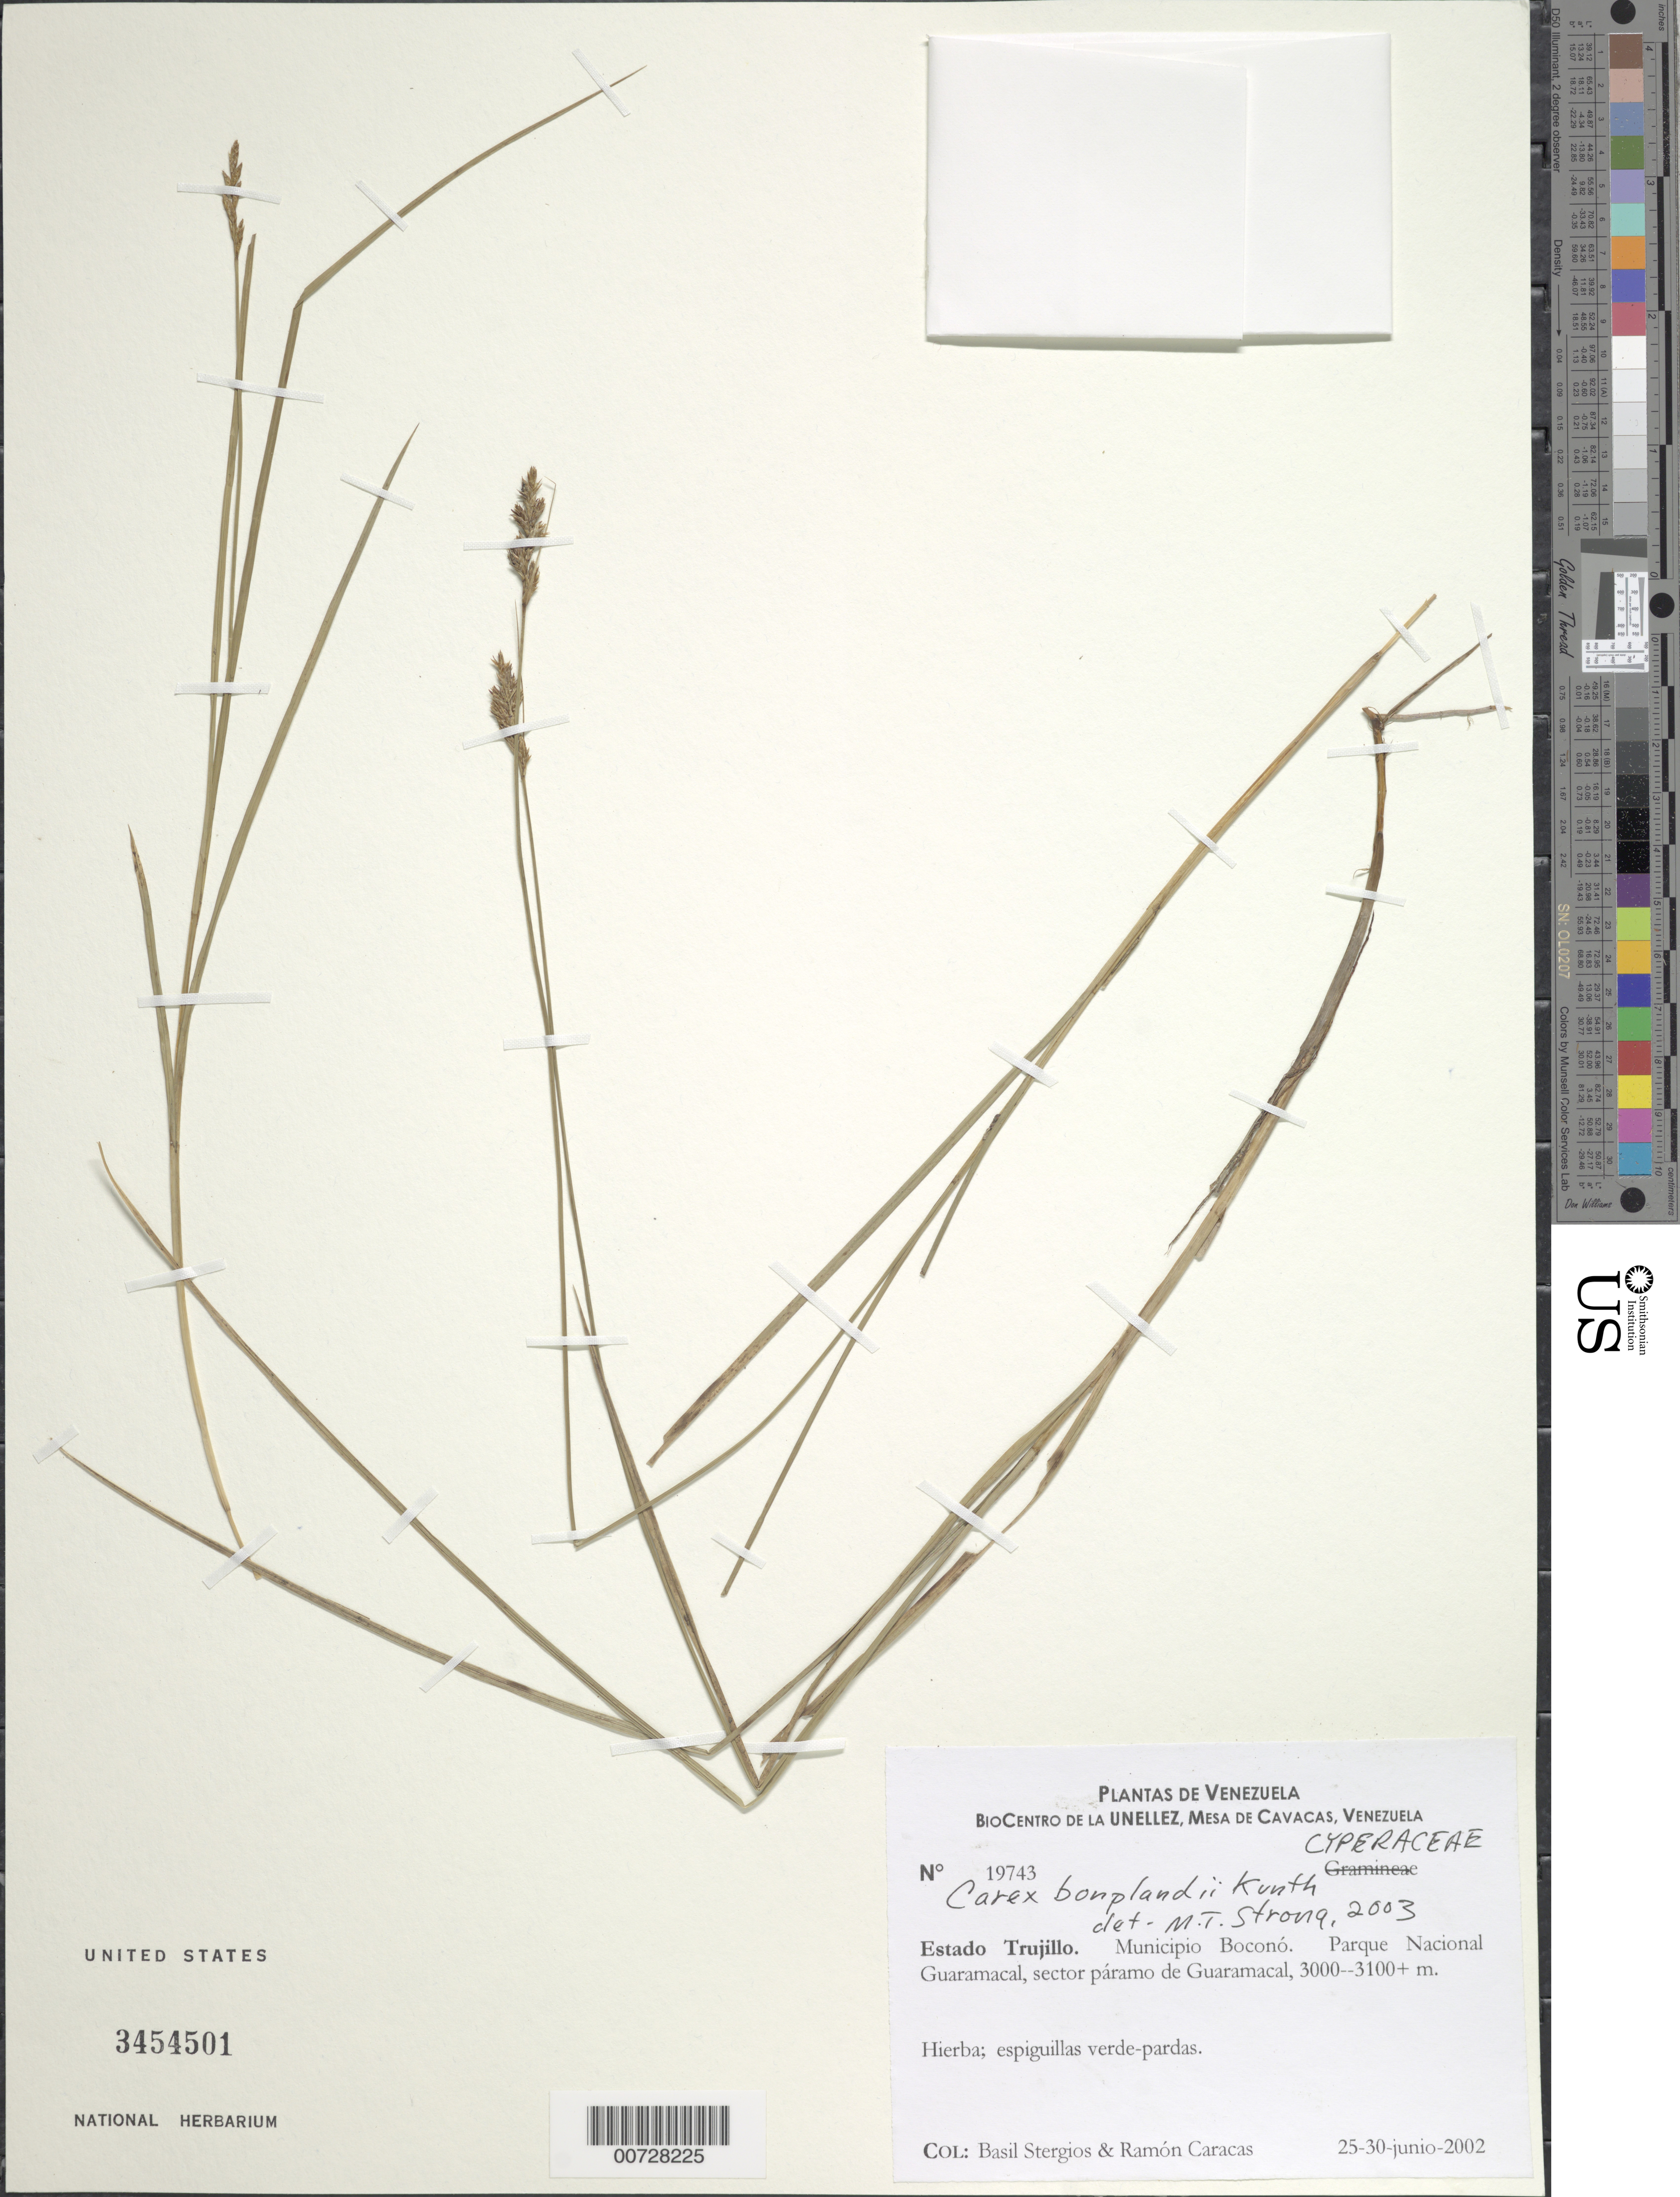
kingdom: Plantae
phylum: Tracheophyta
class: Liliopsida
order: Poales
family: Cyperaceae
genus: Carex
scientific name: Carex bonplandii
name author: Kunth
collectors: B. G. Stergios & R. Caracas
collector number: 19743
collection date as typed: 25 Jun 2002 to 30 Jun 2002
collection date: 2002-06-25/2002-06-30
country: Venezuela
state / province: Trujillo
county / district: Boconó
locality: Parque Nacional Guaramacal, páramo de Guaramacal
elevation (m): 3000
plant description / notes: PORT, US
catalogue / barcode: US 3454501